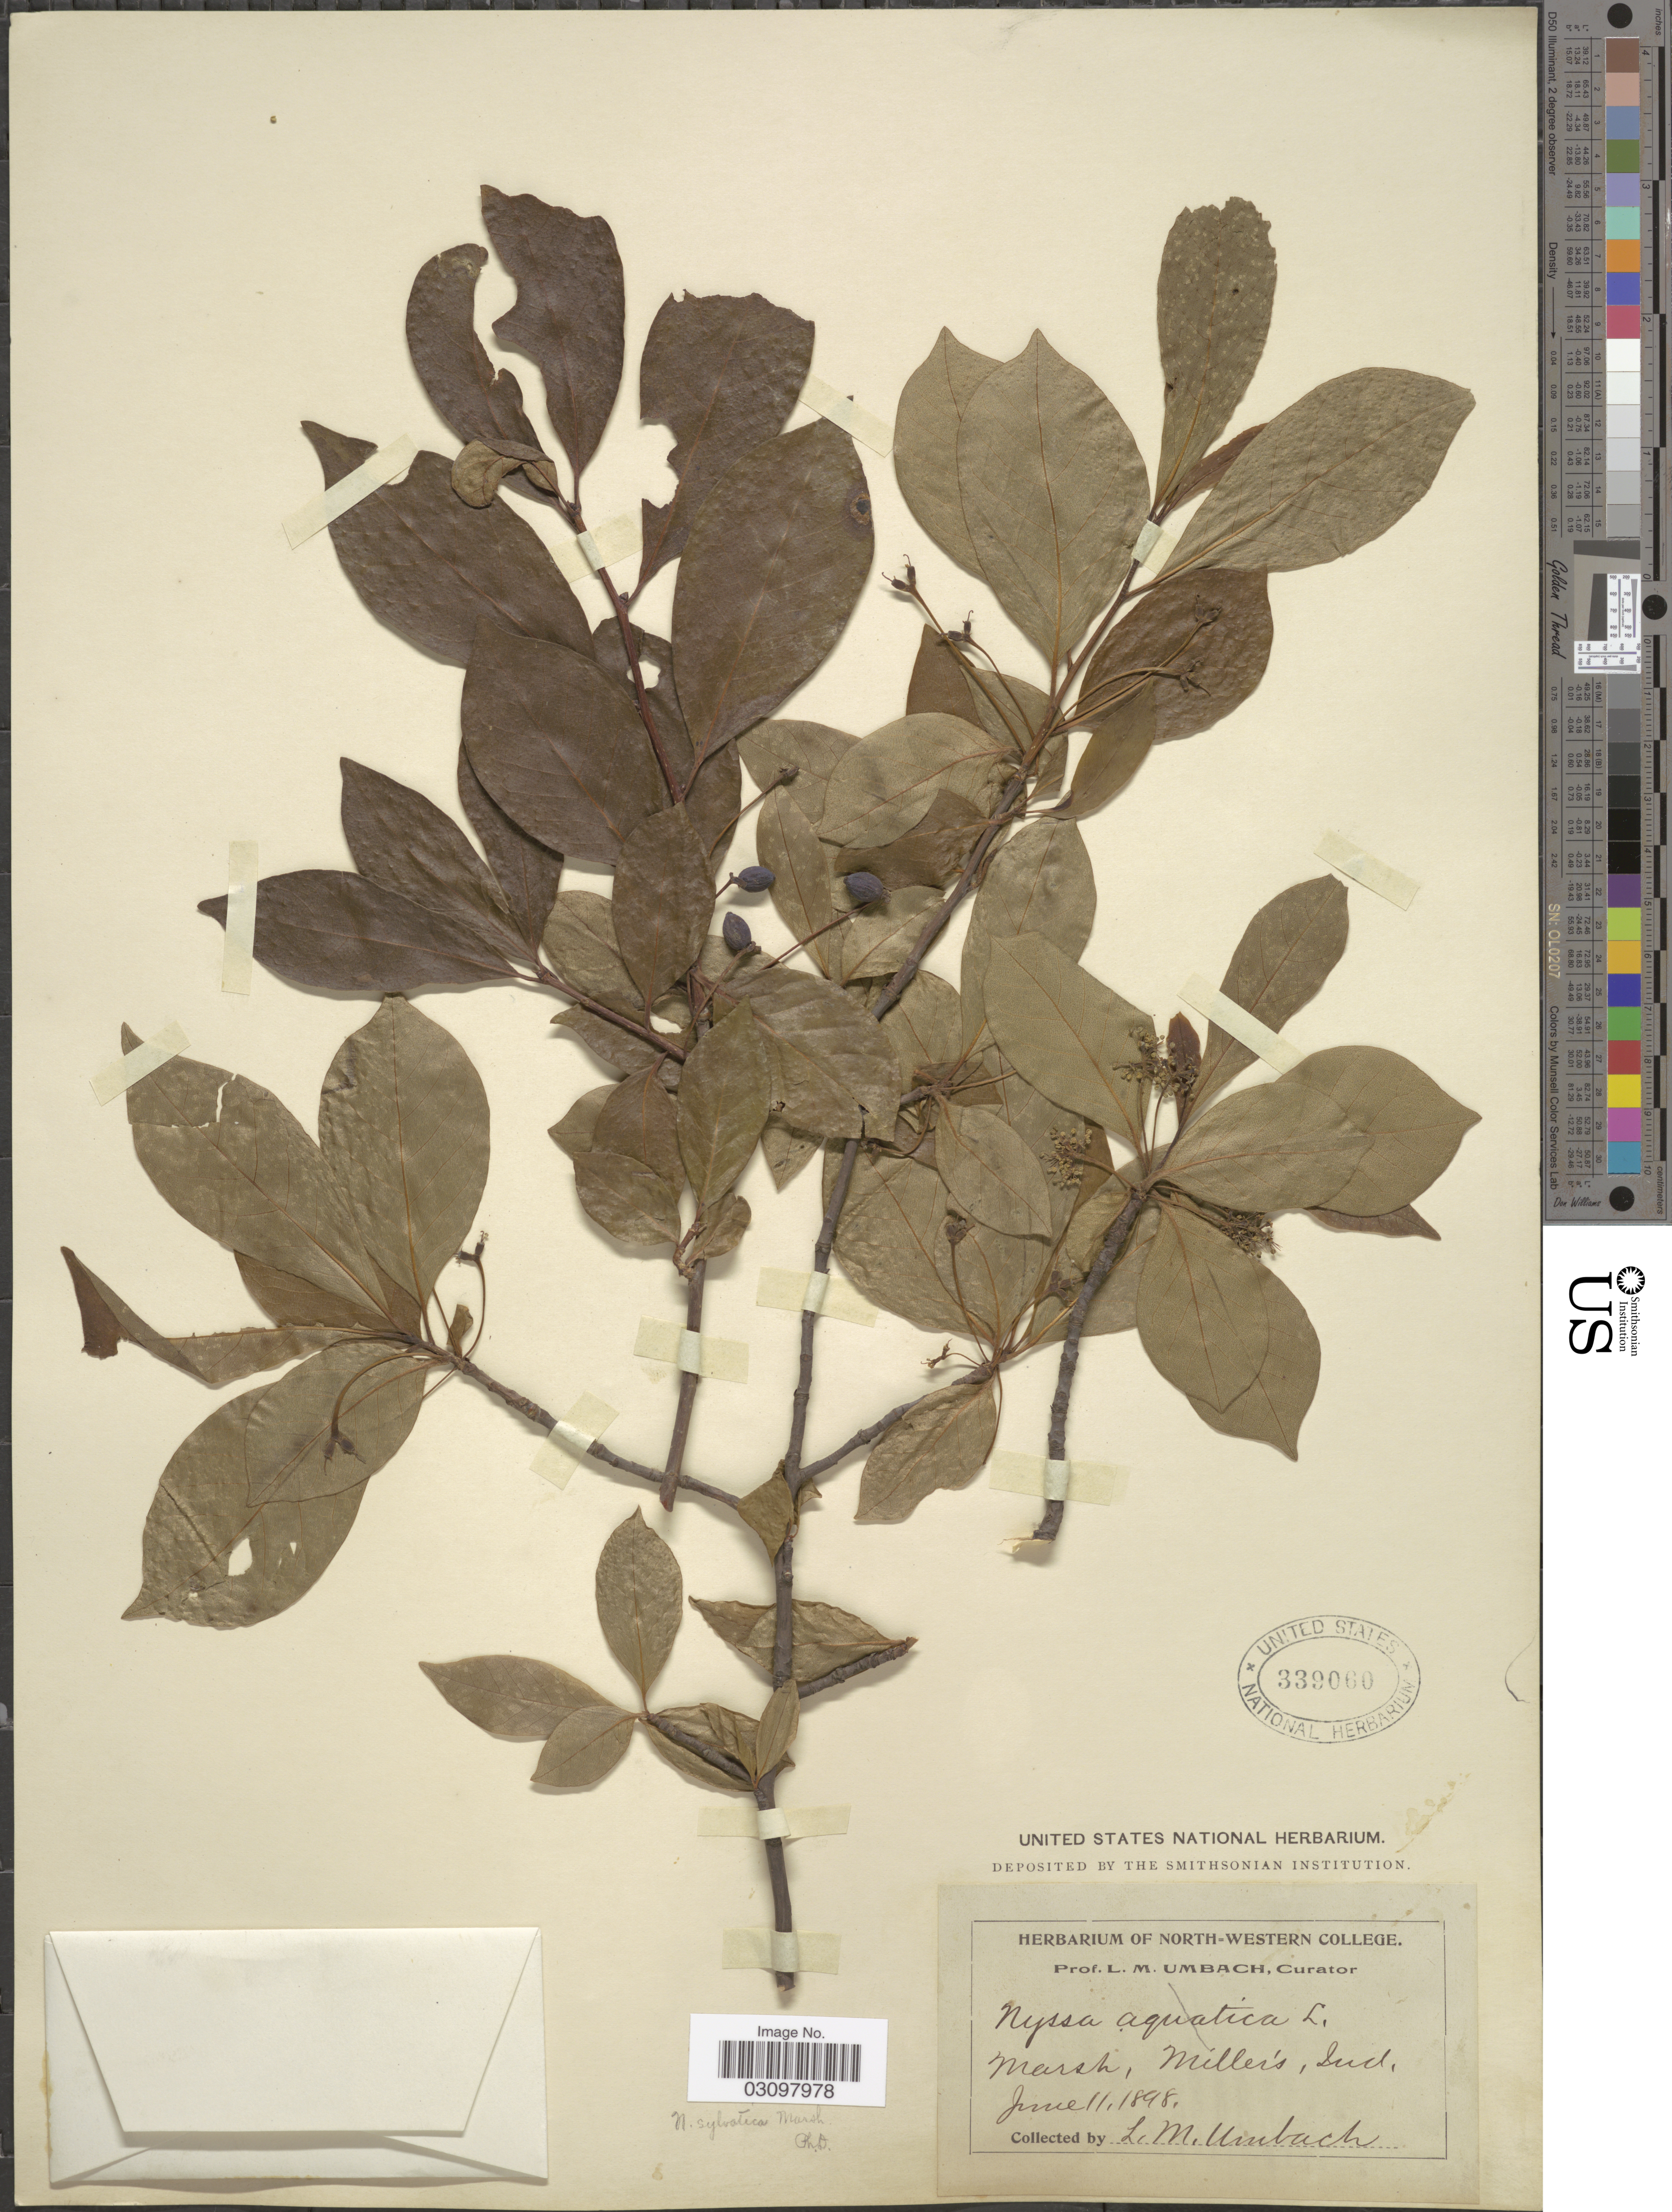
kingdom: Plantae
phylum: Tracheophyta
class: Magnoliopsida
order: Cornales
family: Nyssaceae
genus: Nyssa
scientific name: Nyssa sylvatica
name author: Marshall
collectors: L. M. Umbach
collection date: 1898-06-11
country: United States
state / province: Indiana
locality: Miller's, Ind.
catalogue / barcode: US 339060